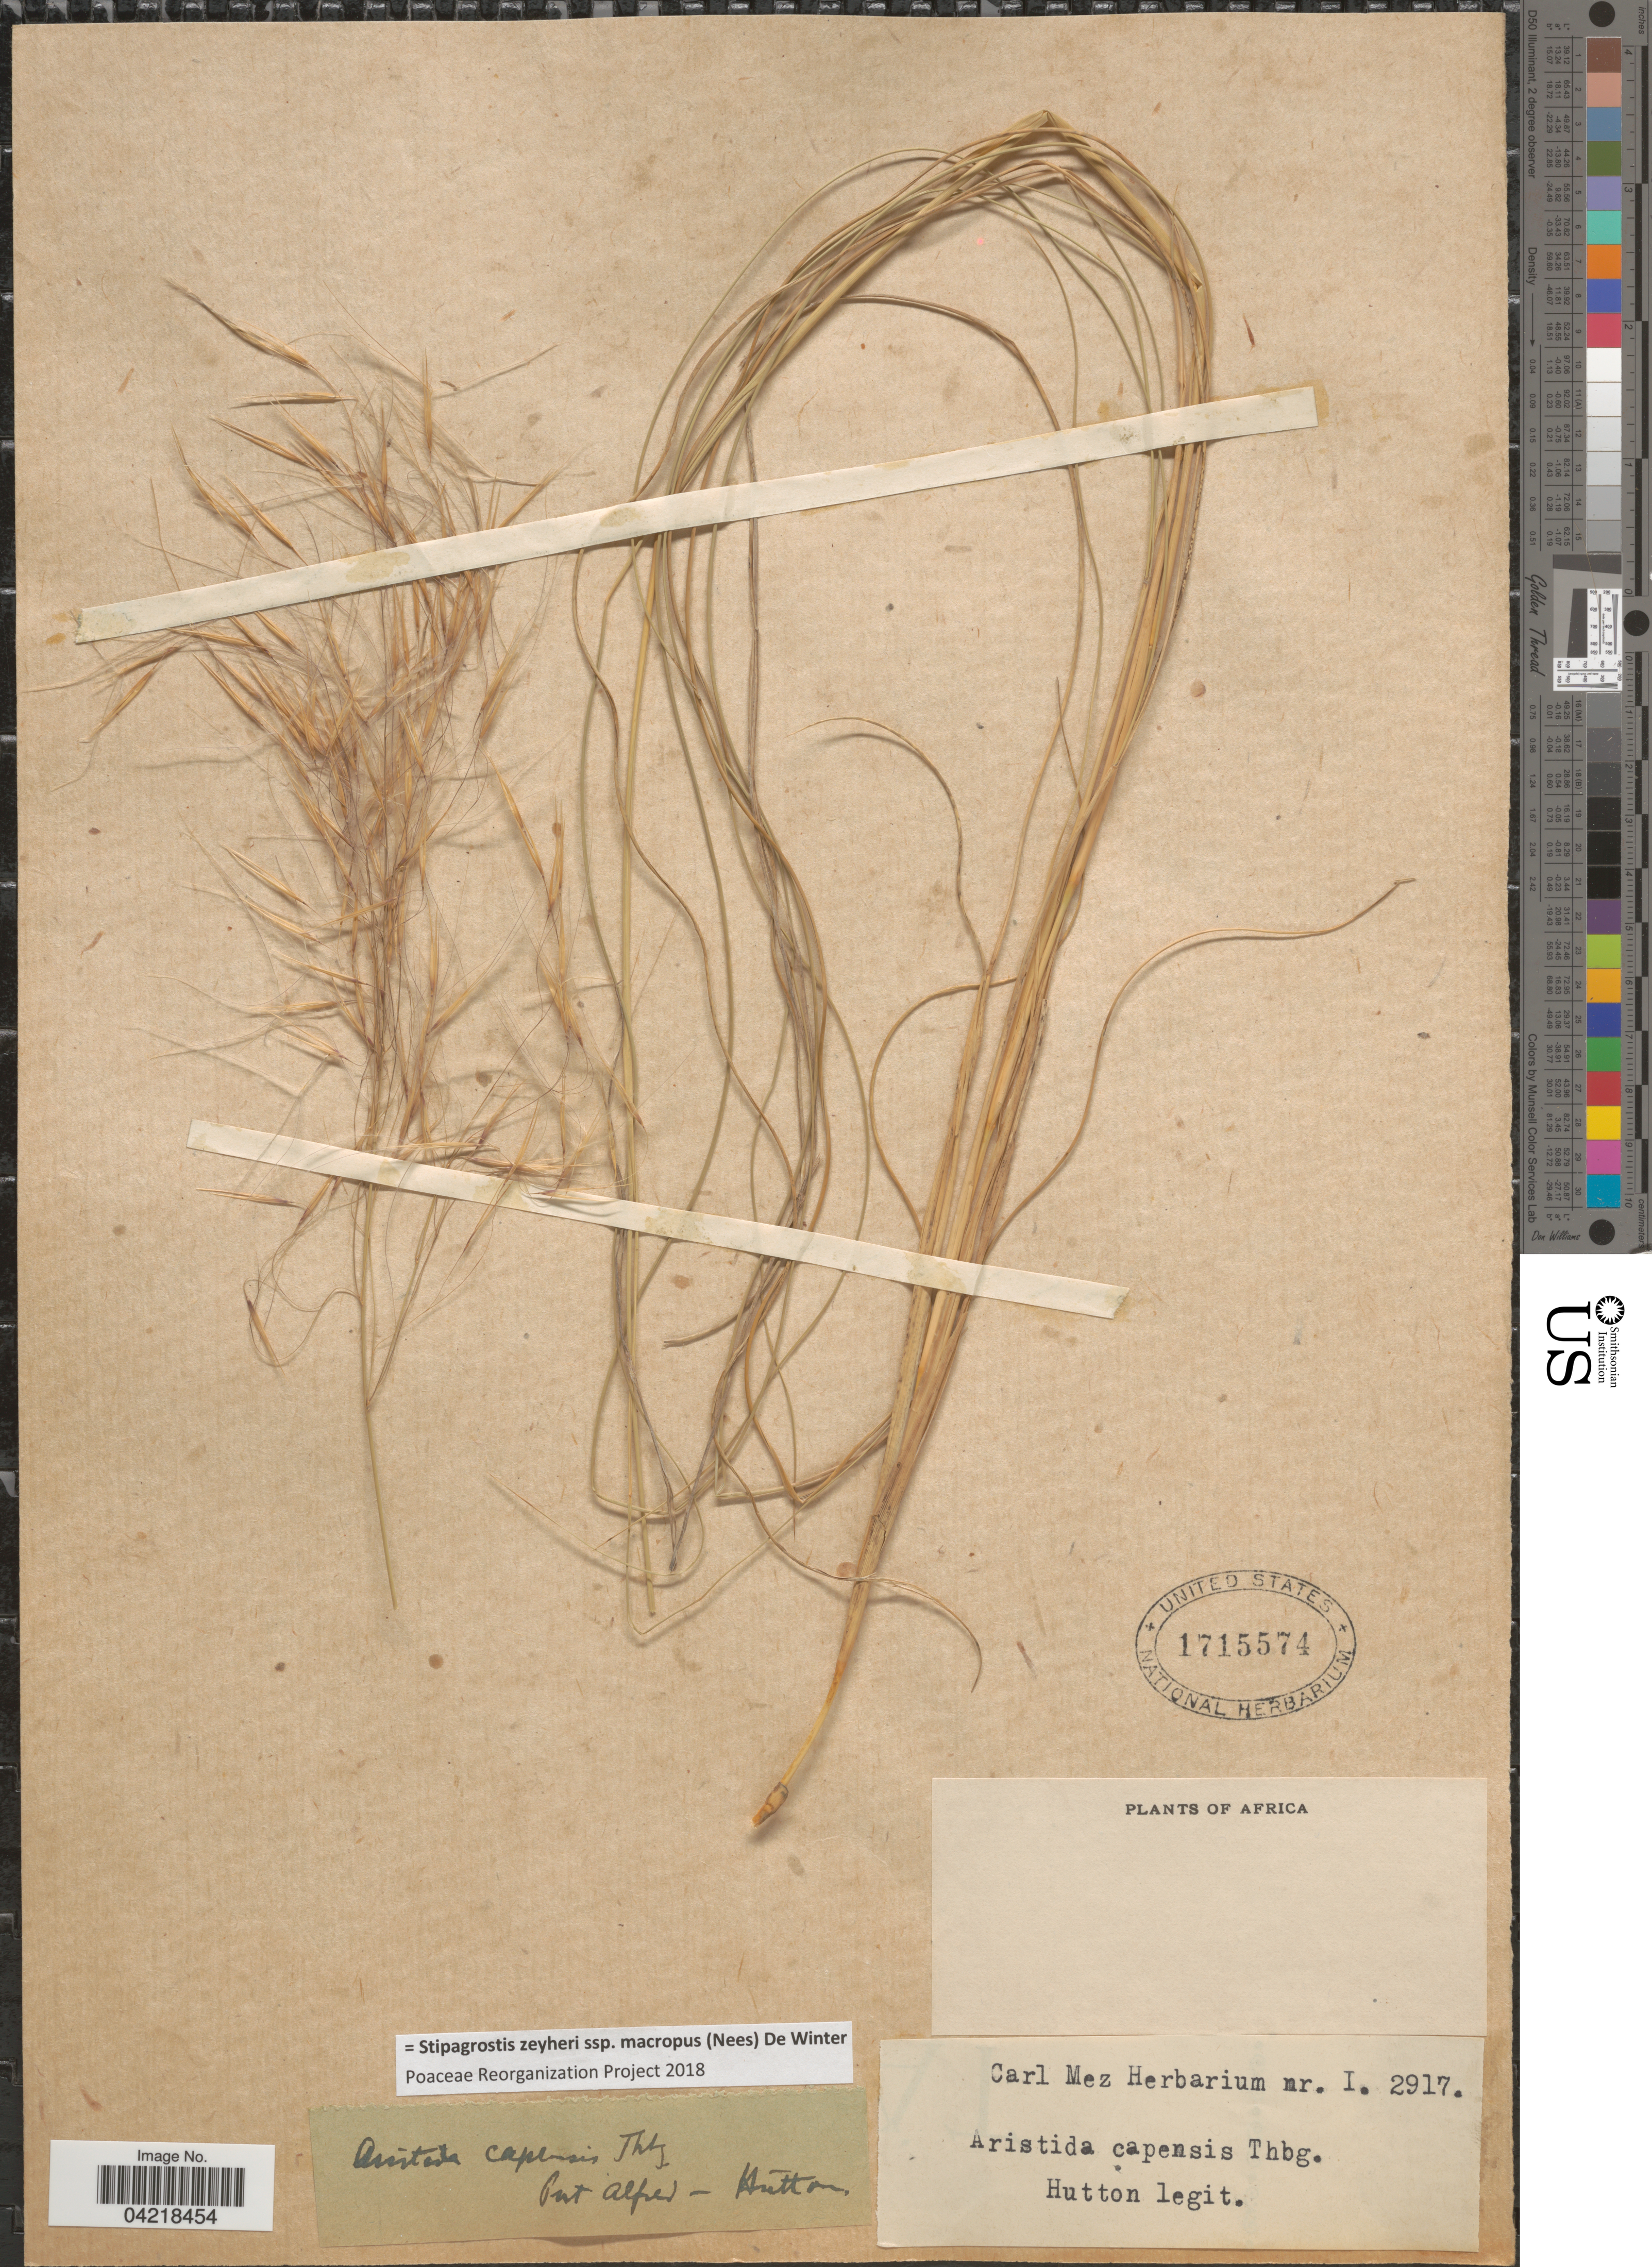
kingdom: Plantae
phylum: Tracheophyta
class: Liliopsida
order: Poales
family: Poaceae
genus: Stipagrostis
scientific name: Stipagrostis zeyheri subsp. macropus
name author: (Nees) De Winter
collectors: Hutton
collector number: I. 2917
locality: Africa. Pnt Alpes.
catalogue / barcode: US 1715574